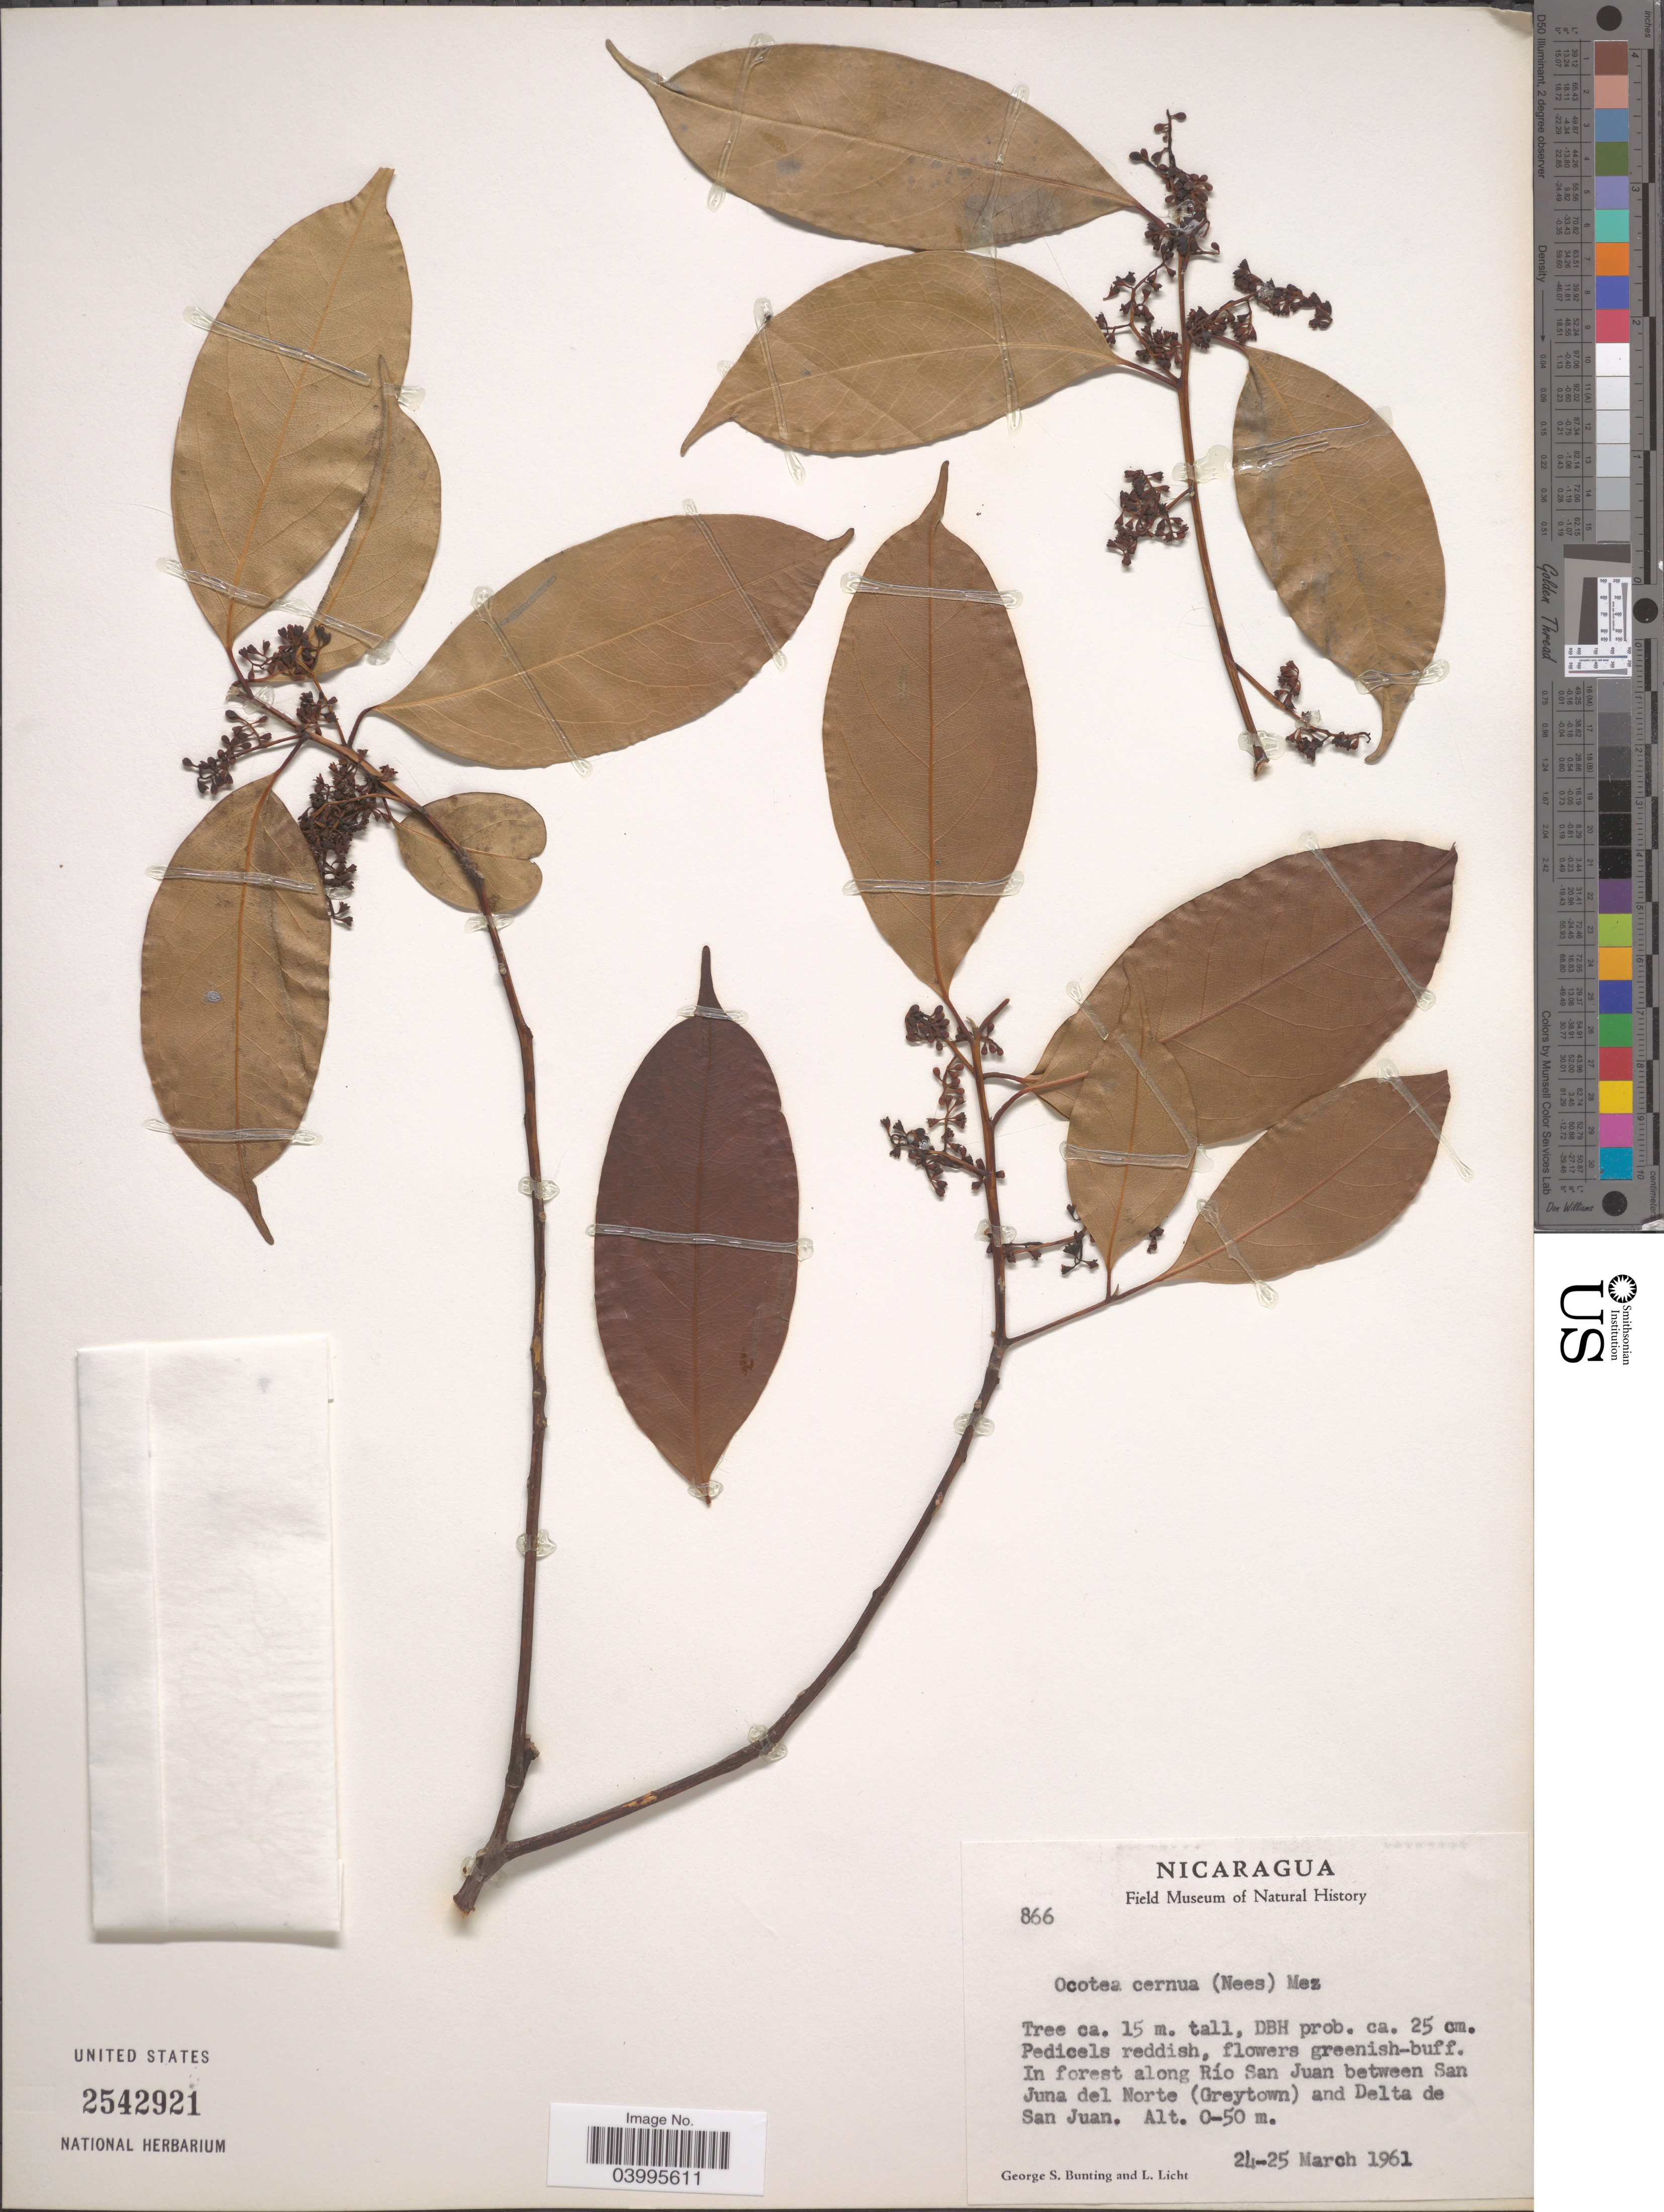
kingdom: Plantae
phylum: Tracheophyta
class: Magnoliopsida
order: Laurales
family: Lauraceae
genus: Ocotea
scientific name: Ocotea cernua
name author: (Nees) Mez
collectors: G. S. Bunting & L. Licht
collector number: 866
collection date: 1961-03-24/1961-03-25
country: Nicaragua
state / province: Rio San Juan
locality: In forest along Río San Juan between San Juna del Norte (Greytown) and Delta de San Juan.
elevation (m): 0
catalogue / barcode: US 2542921